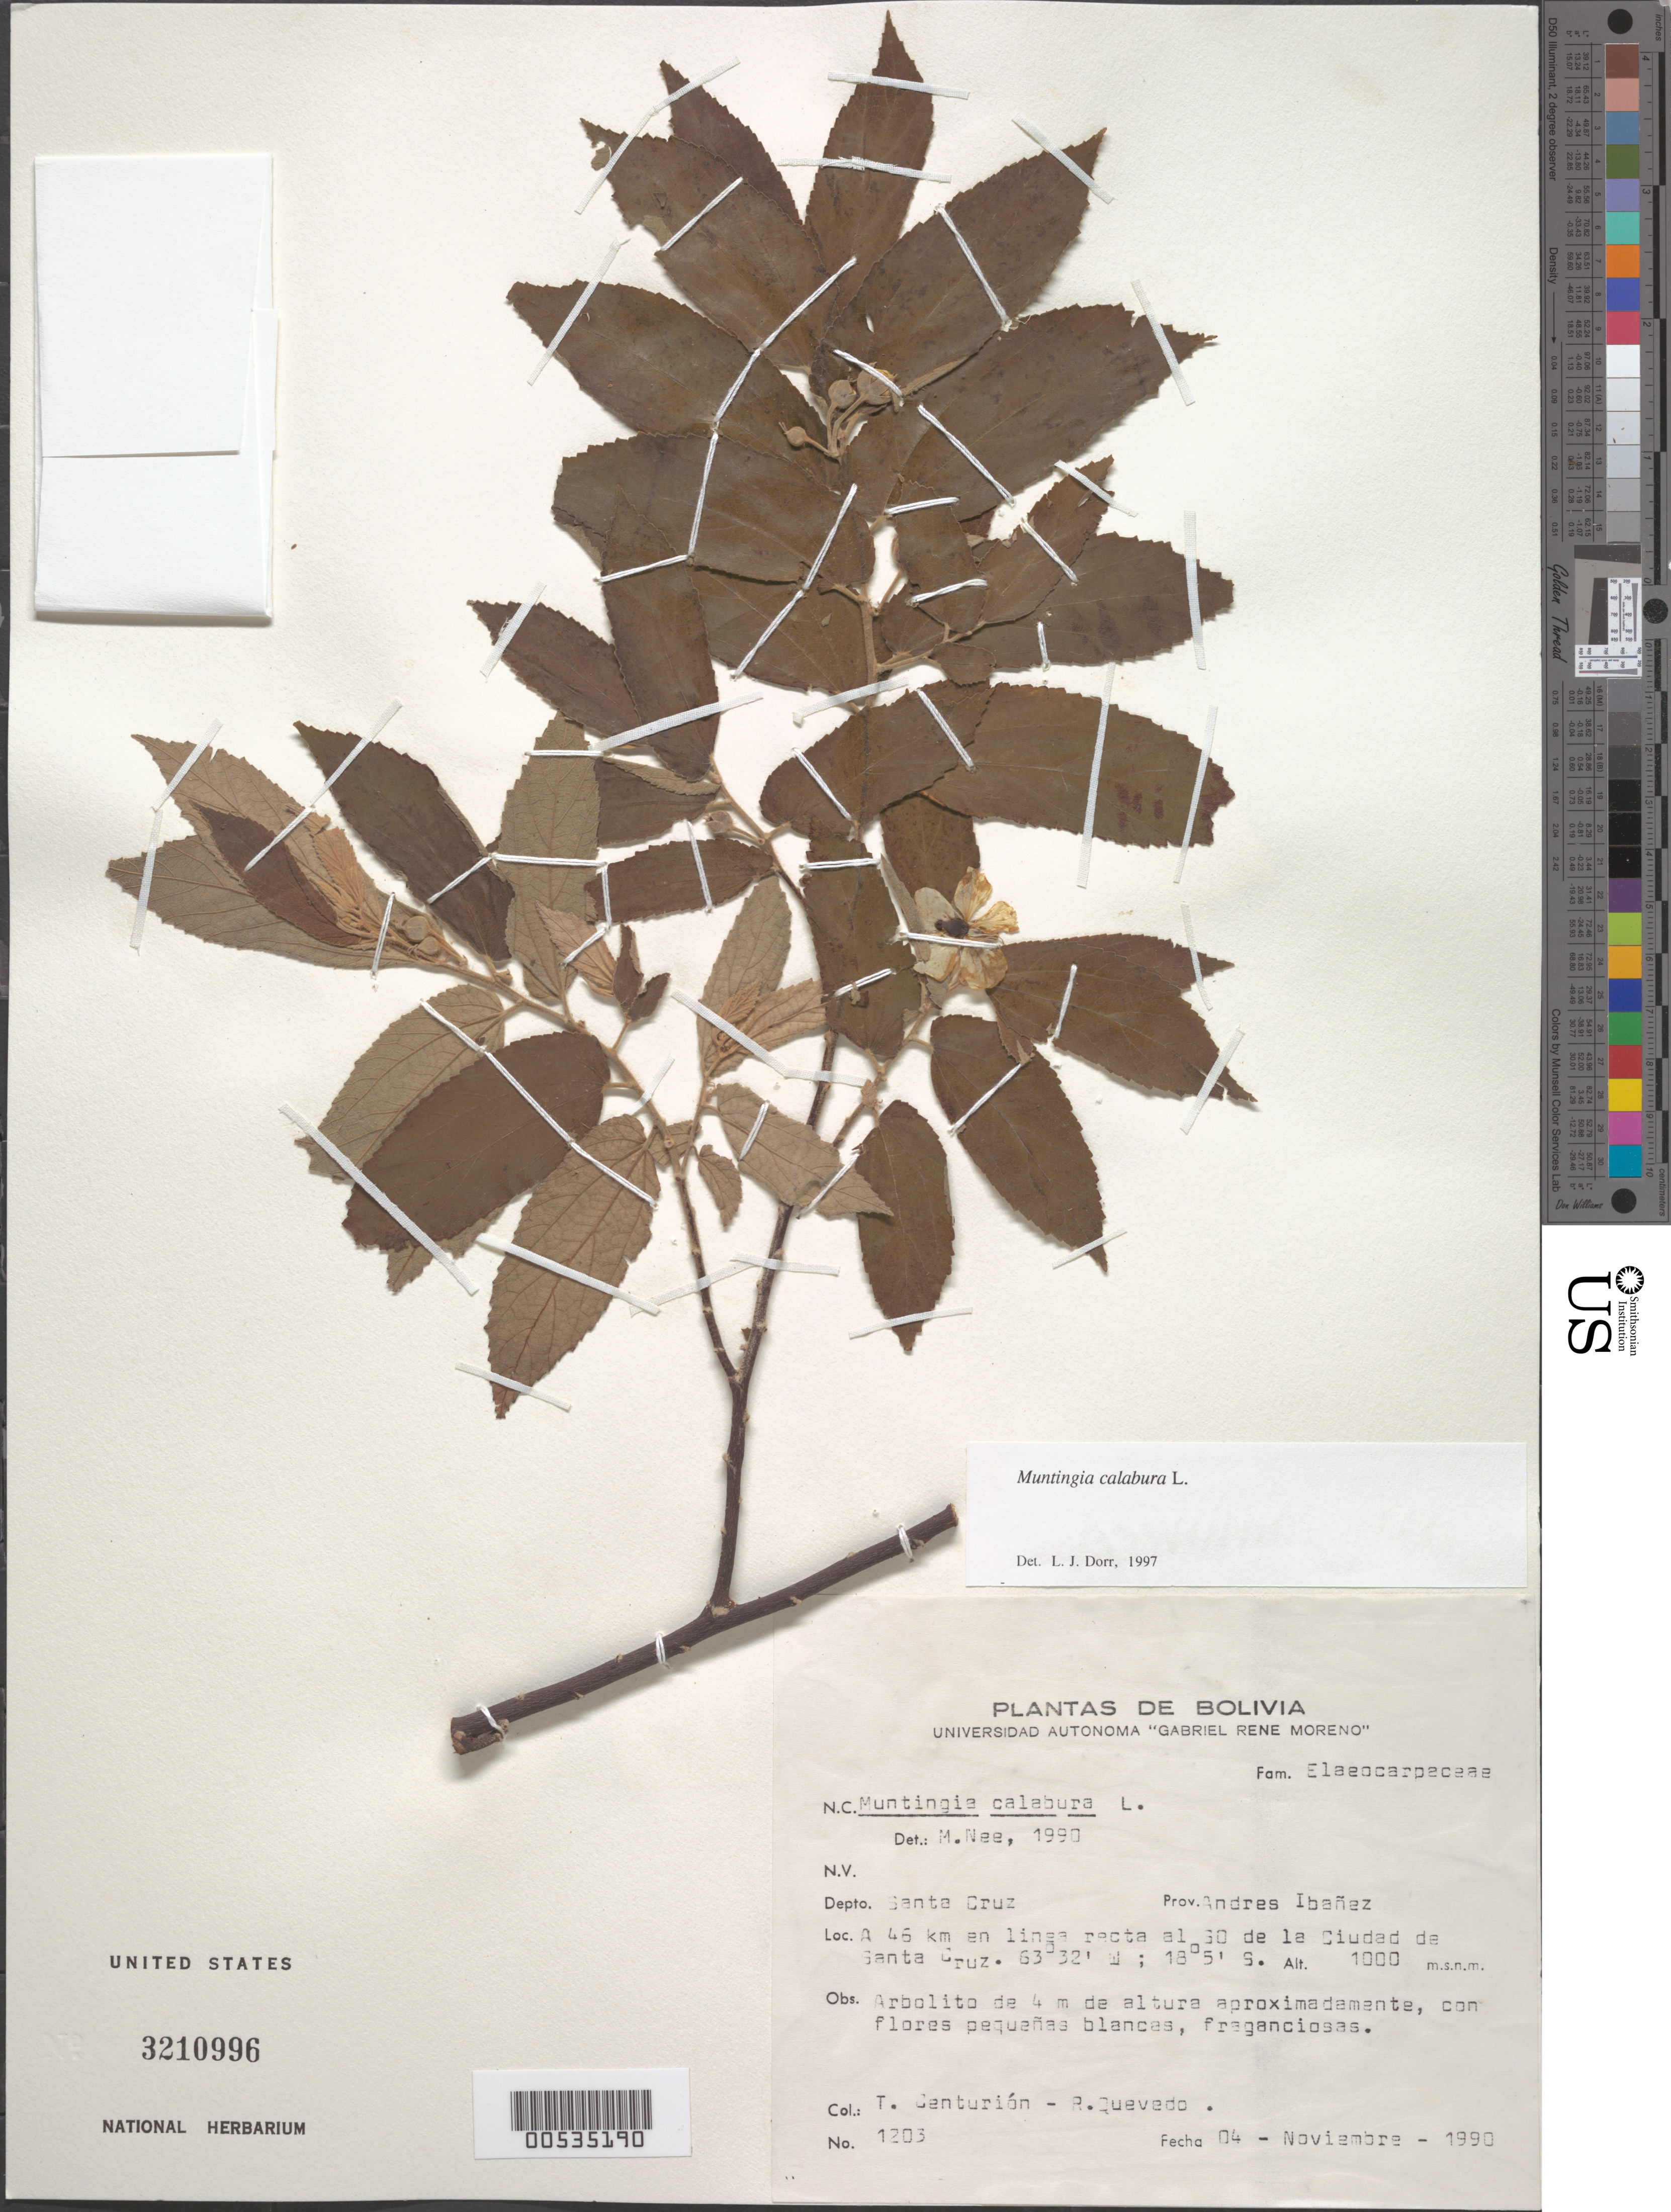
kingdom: Plantae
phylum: Tracheophyta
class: Magnoliopsida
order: Malvales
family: Muntingiaceae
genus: Muntingia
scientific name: Muntingia calabura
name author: L.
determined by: Nee, Michael H.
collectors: T. Centurión & R. Quevedo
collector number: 1203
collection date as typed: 04 Nov 1990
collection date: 1990-11-04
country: Bolivia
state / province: Santa Cruz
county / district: Andrés Ibáñez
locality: a 46 km en linea recta al SO de la Ciudad de Santa Cruz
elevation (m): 1000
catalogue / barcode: US 3210996